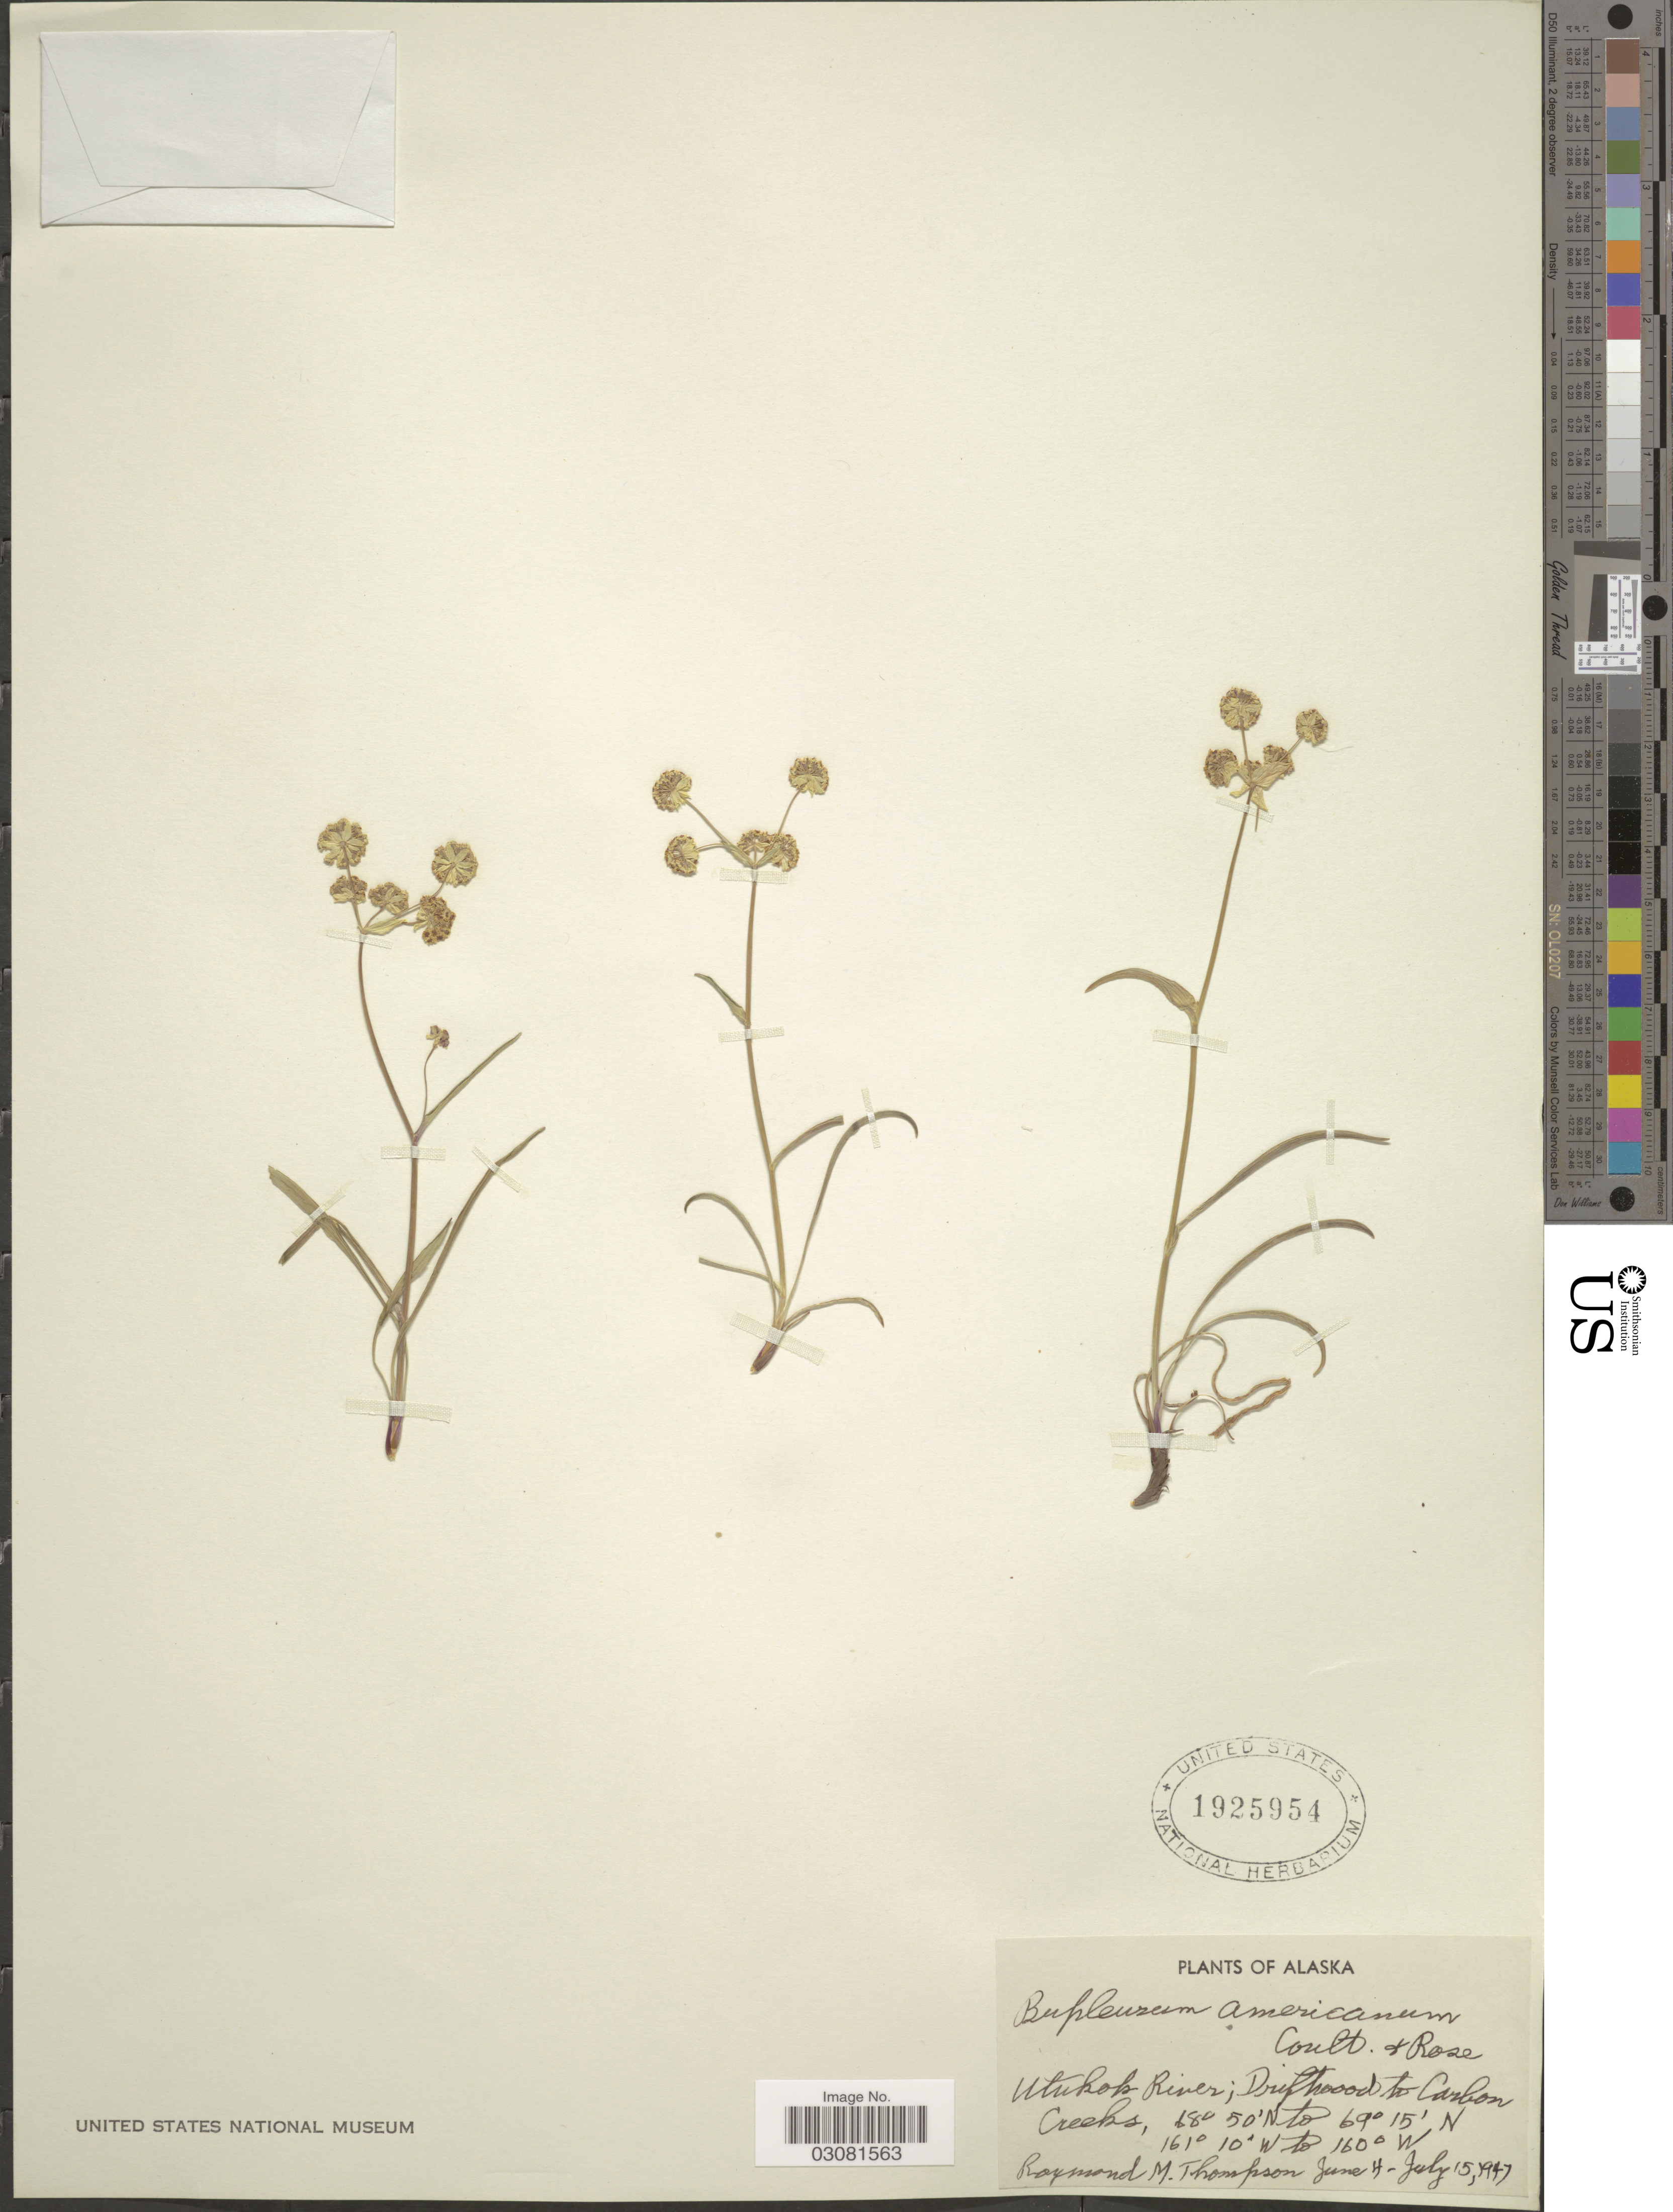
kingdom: Plantae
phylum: Tracheophyta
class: Magnoliopsida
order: Apiales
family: Apiaceae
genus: Bupleurum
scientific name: Bupleurum americanum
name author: J.M. Coult. & Rose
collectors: R. Thompson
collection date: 1947-06-04/1947-07-15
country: United States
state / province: Alaska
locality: Utukok River; Driftwood to Carbon Creeks.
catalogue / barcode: US 1925954